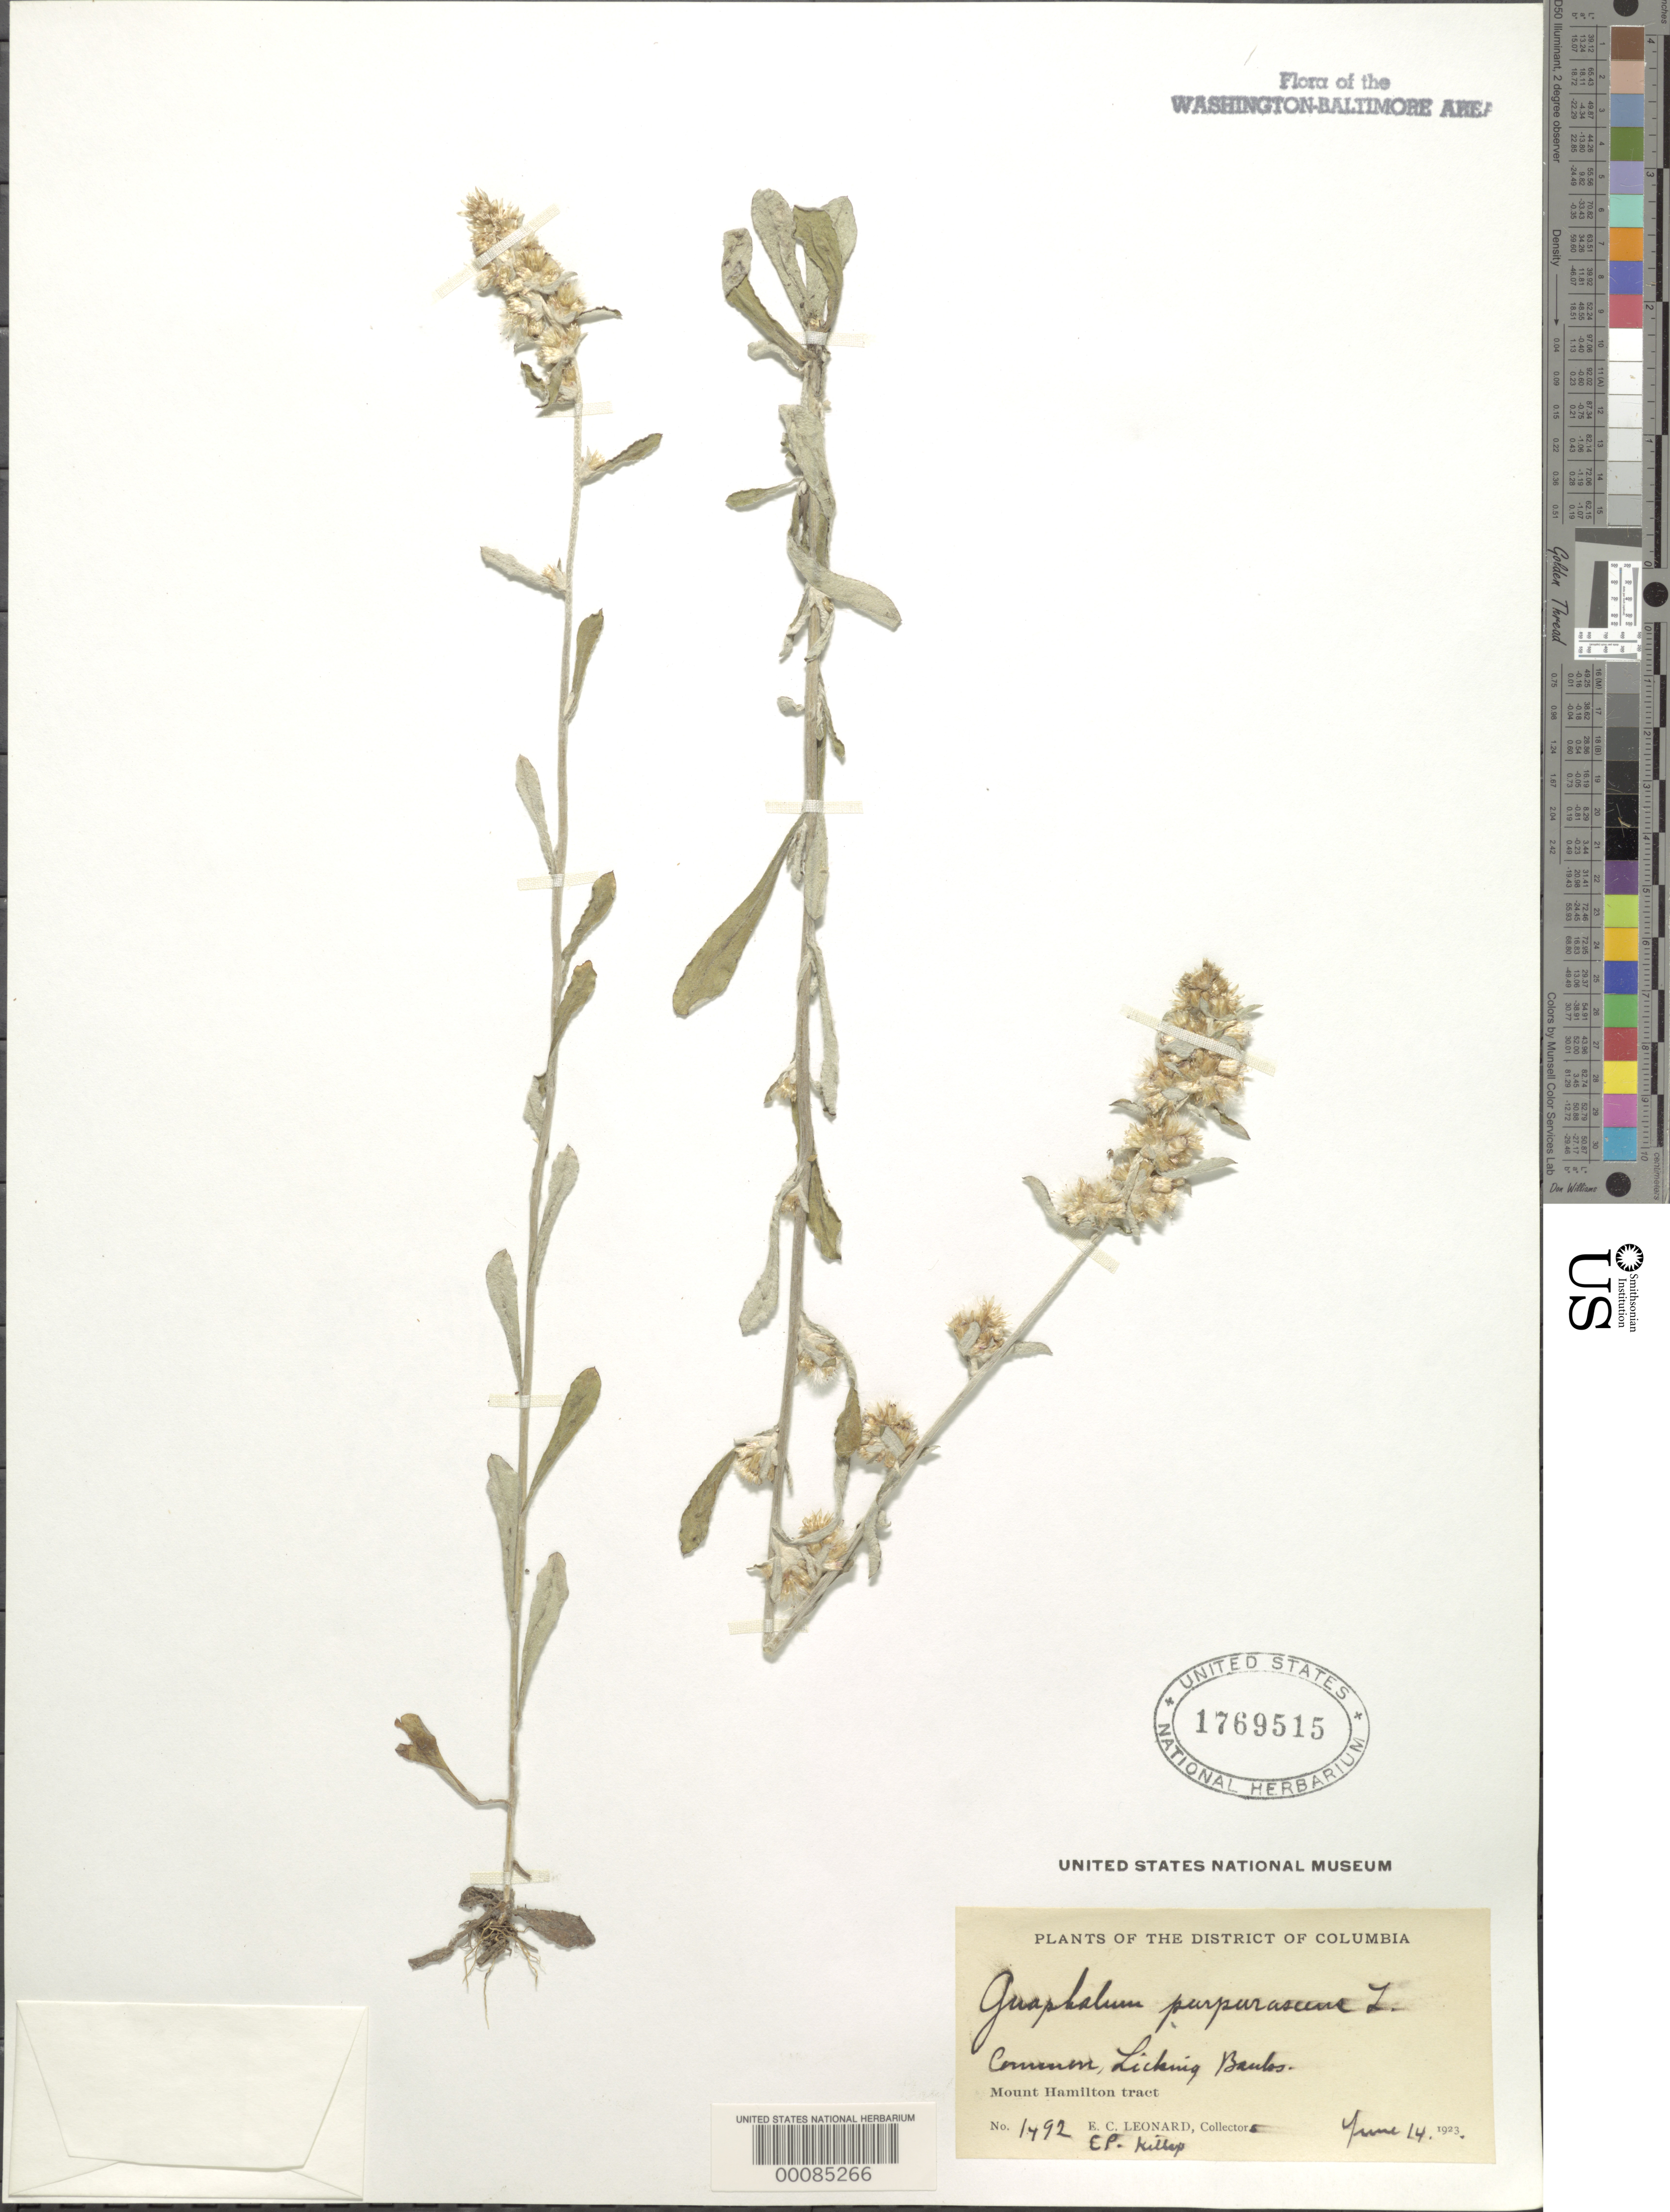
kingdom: Plantae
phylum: Tracheophyta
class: Magnoliopsida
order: Asterales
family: Asteraceae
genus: Gamochaeta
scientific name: Gamochaeta purpurea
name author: (L.) Cabrera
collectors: E. C. Leonard & E. P. Killip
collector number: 1492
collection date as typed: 14 Jun 1923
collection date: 1923-06-14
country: United States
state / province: District of Columbia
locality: Licking Banks Mount Hamilton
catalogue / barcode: US 1769515